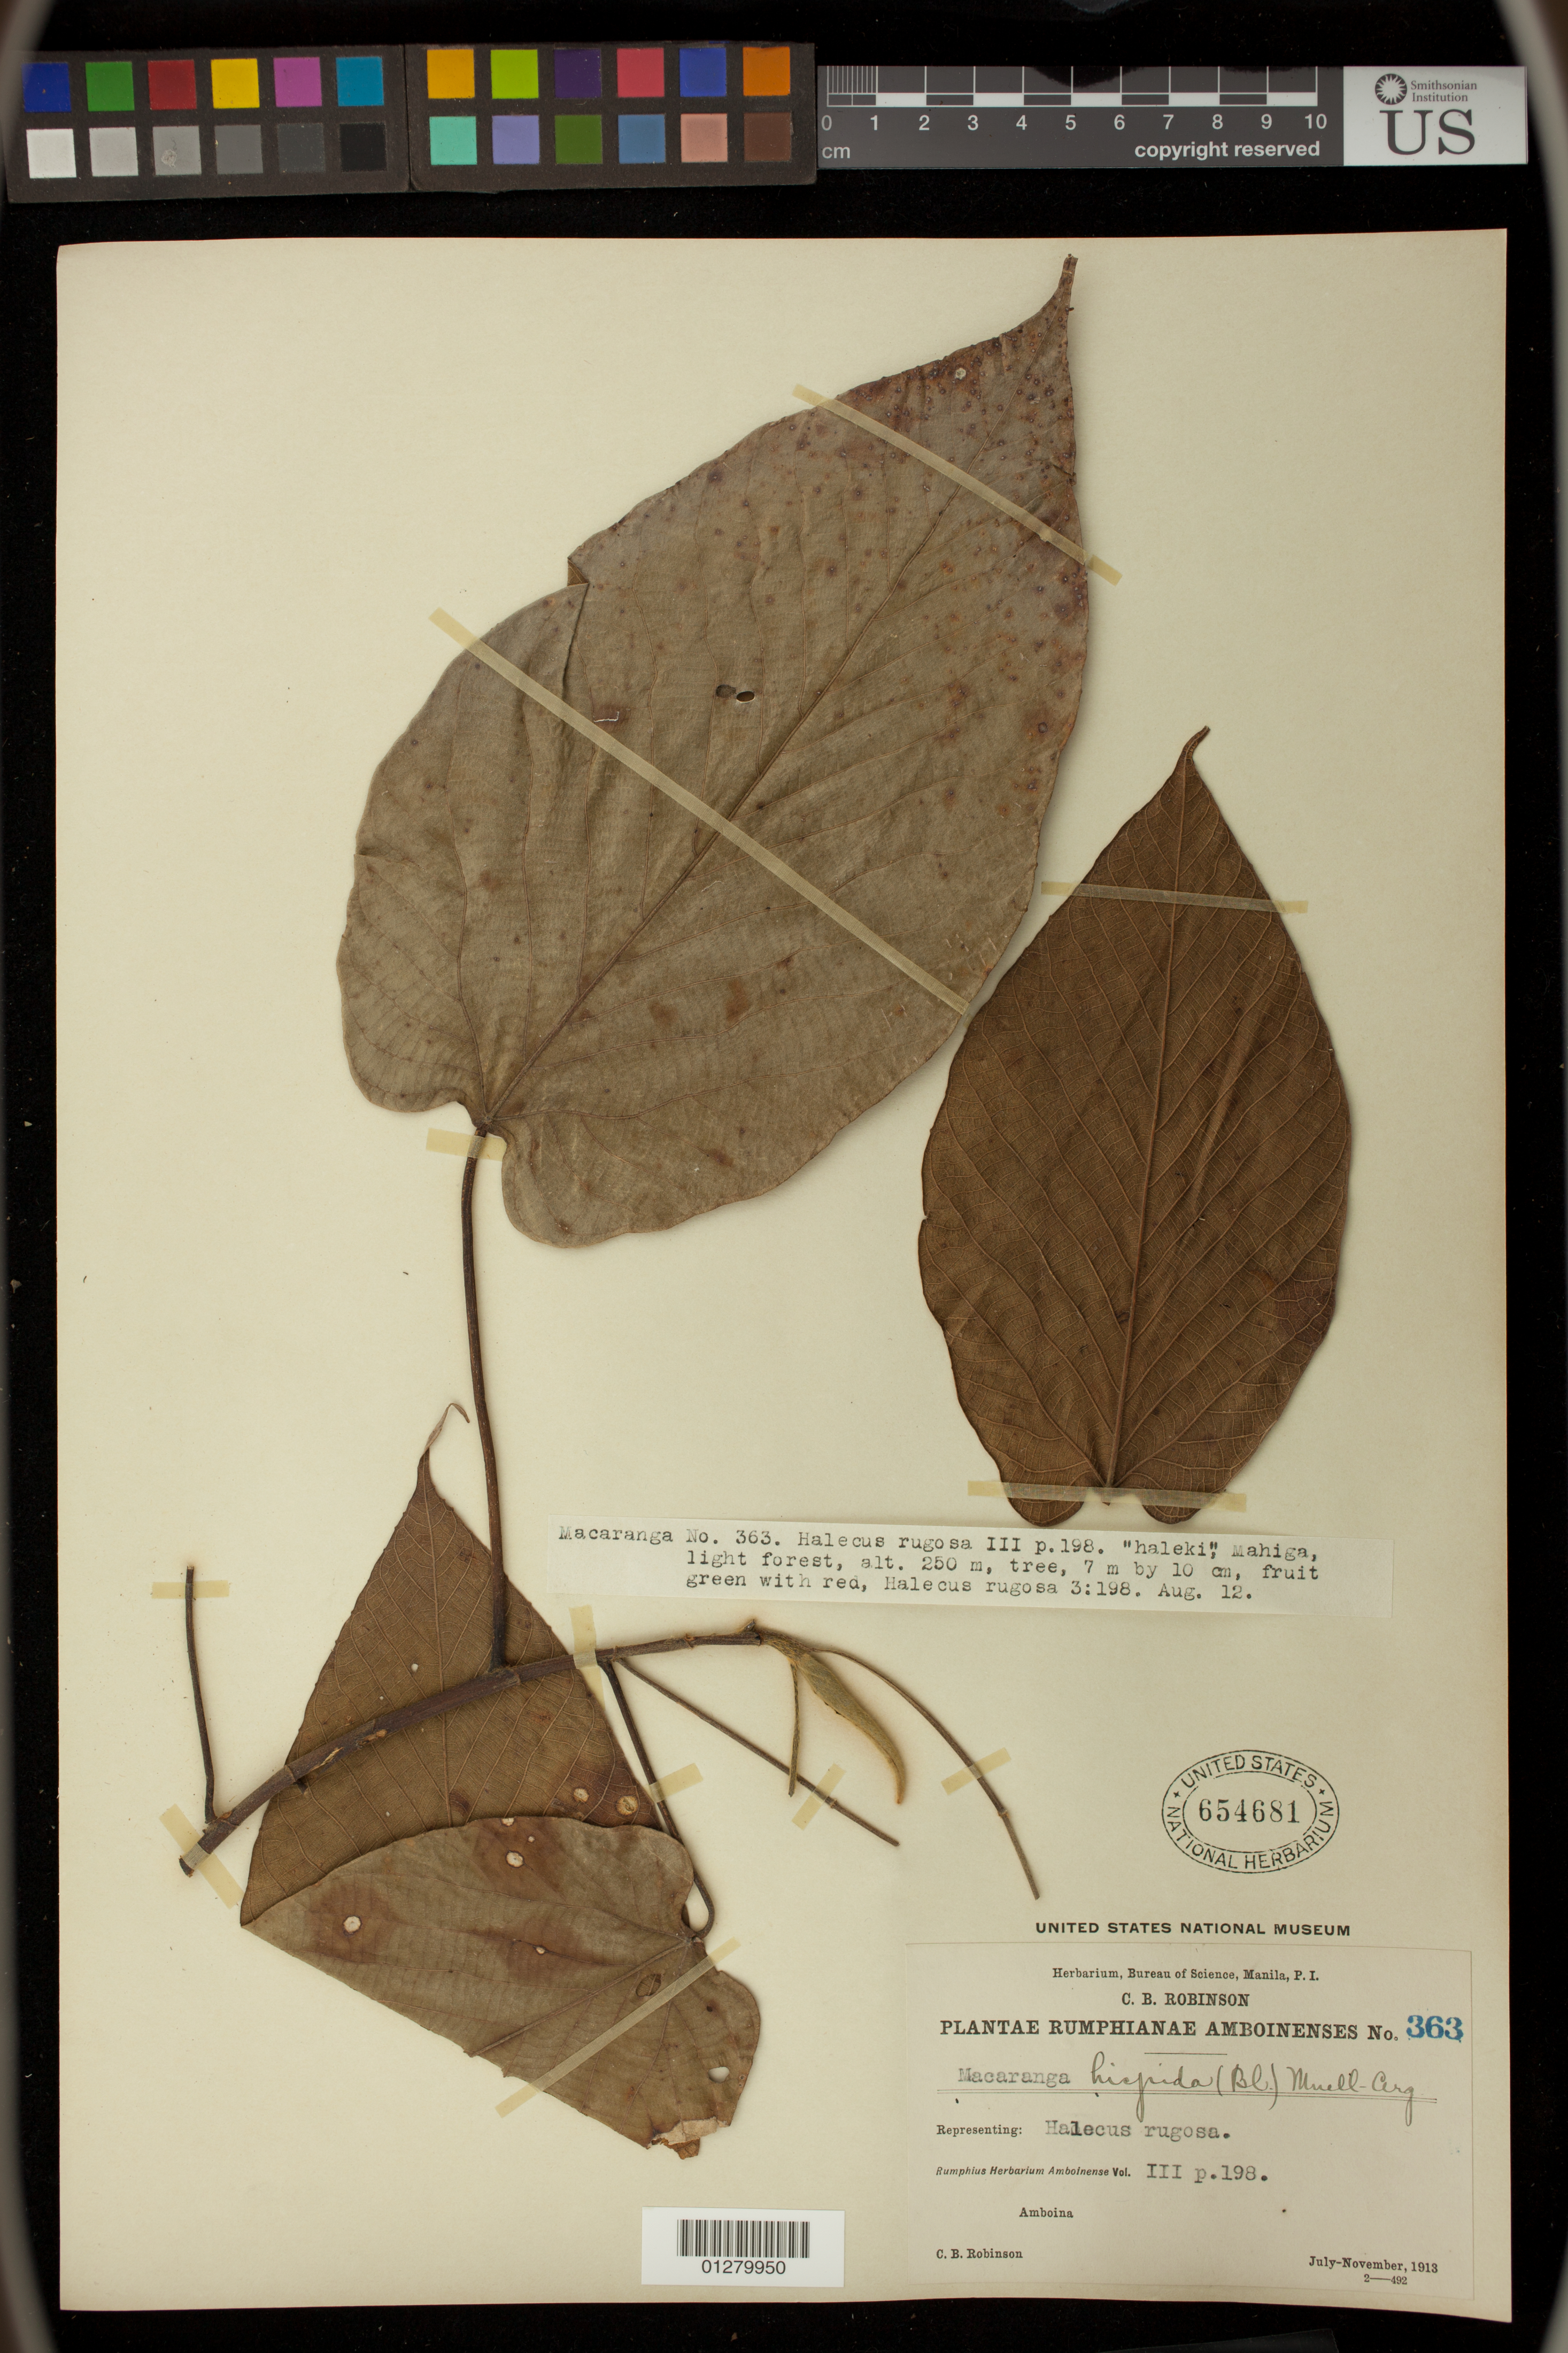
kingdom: Plantae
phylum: Tracheophyta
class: Magnoliopsida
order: Malpighiales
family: Euphorbiaceae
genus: Macaranga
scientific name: Macaranga hispida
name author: Müll. Arg.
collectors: C. Robinson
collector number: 363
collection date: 1913-08-12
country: Indonesia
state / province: Maluku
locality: Amboina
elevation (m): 250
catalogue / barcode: US 654681